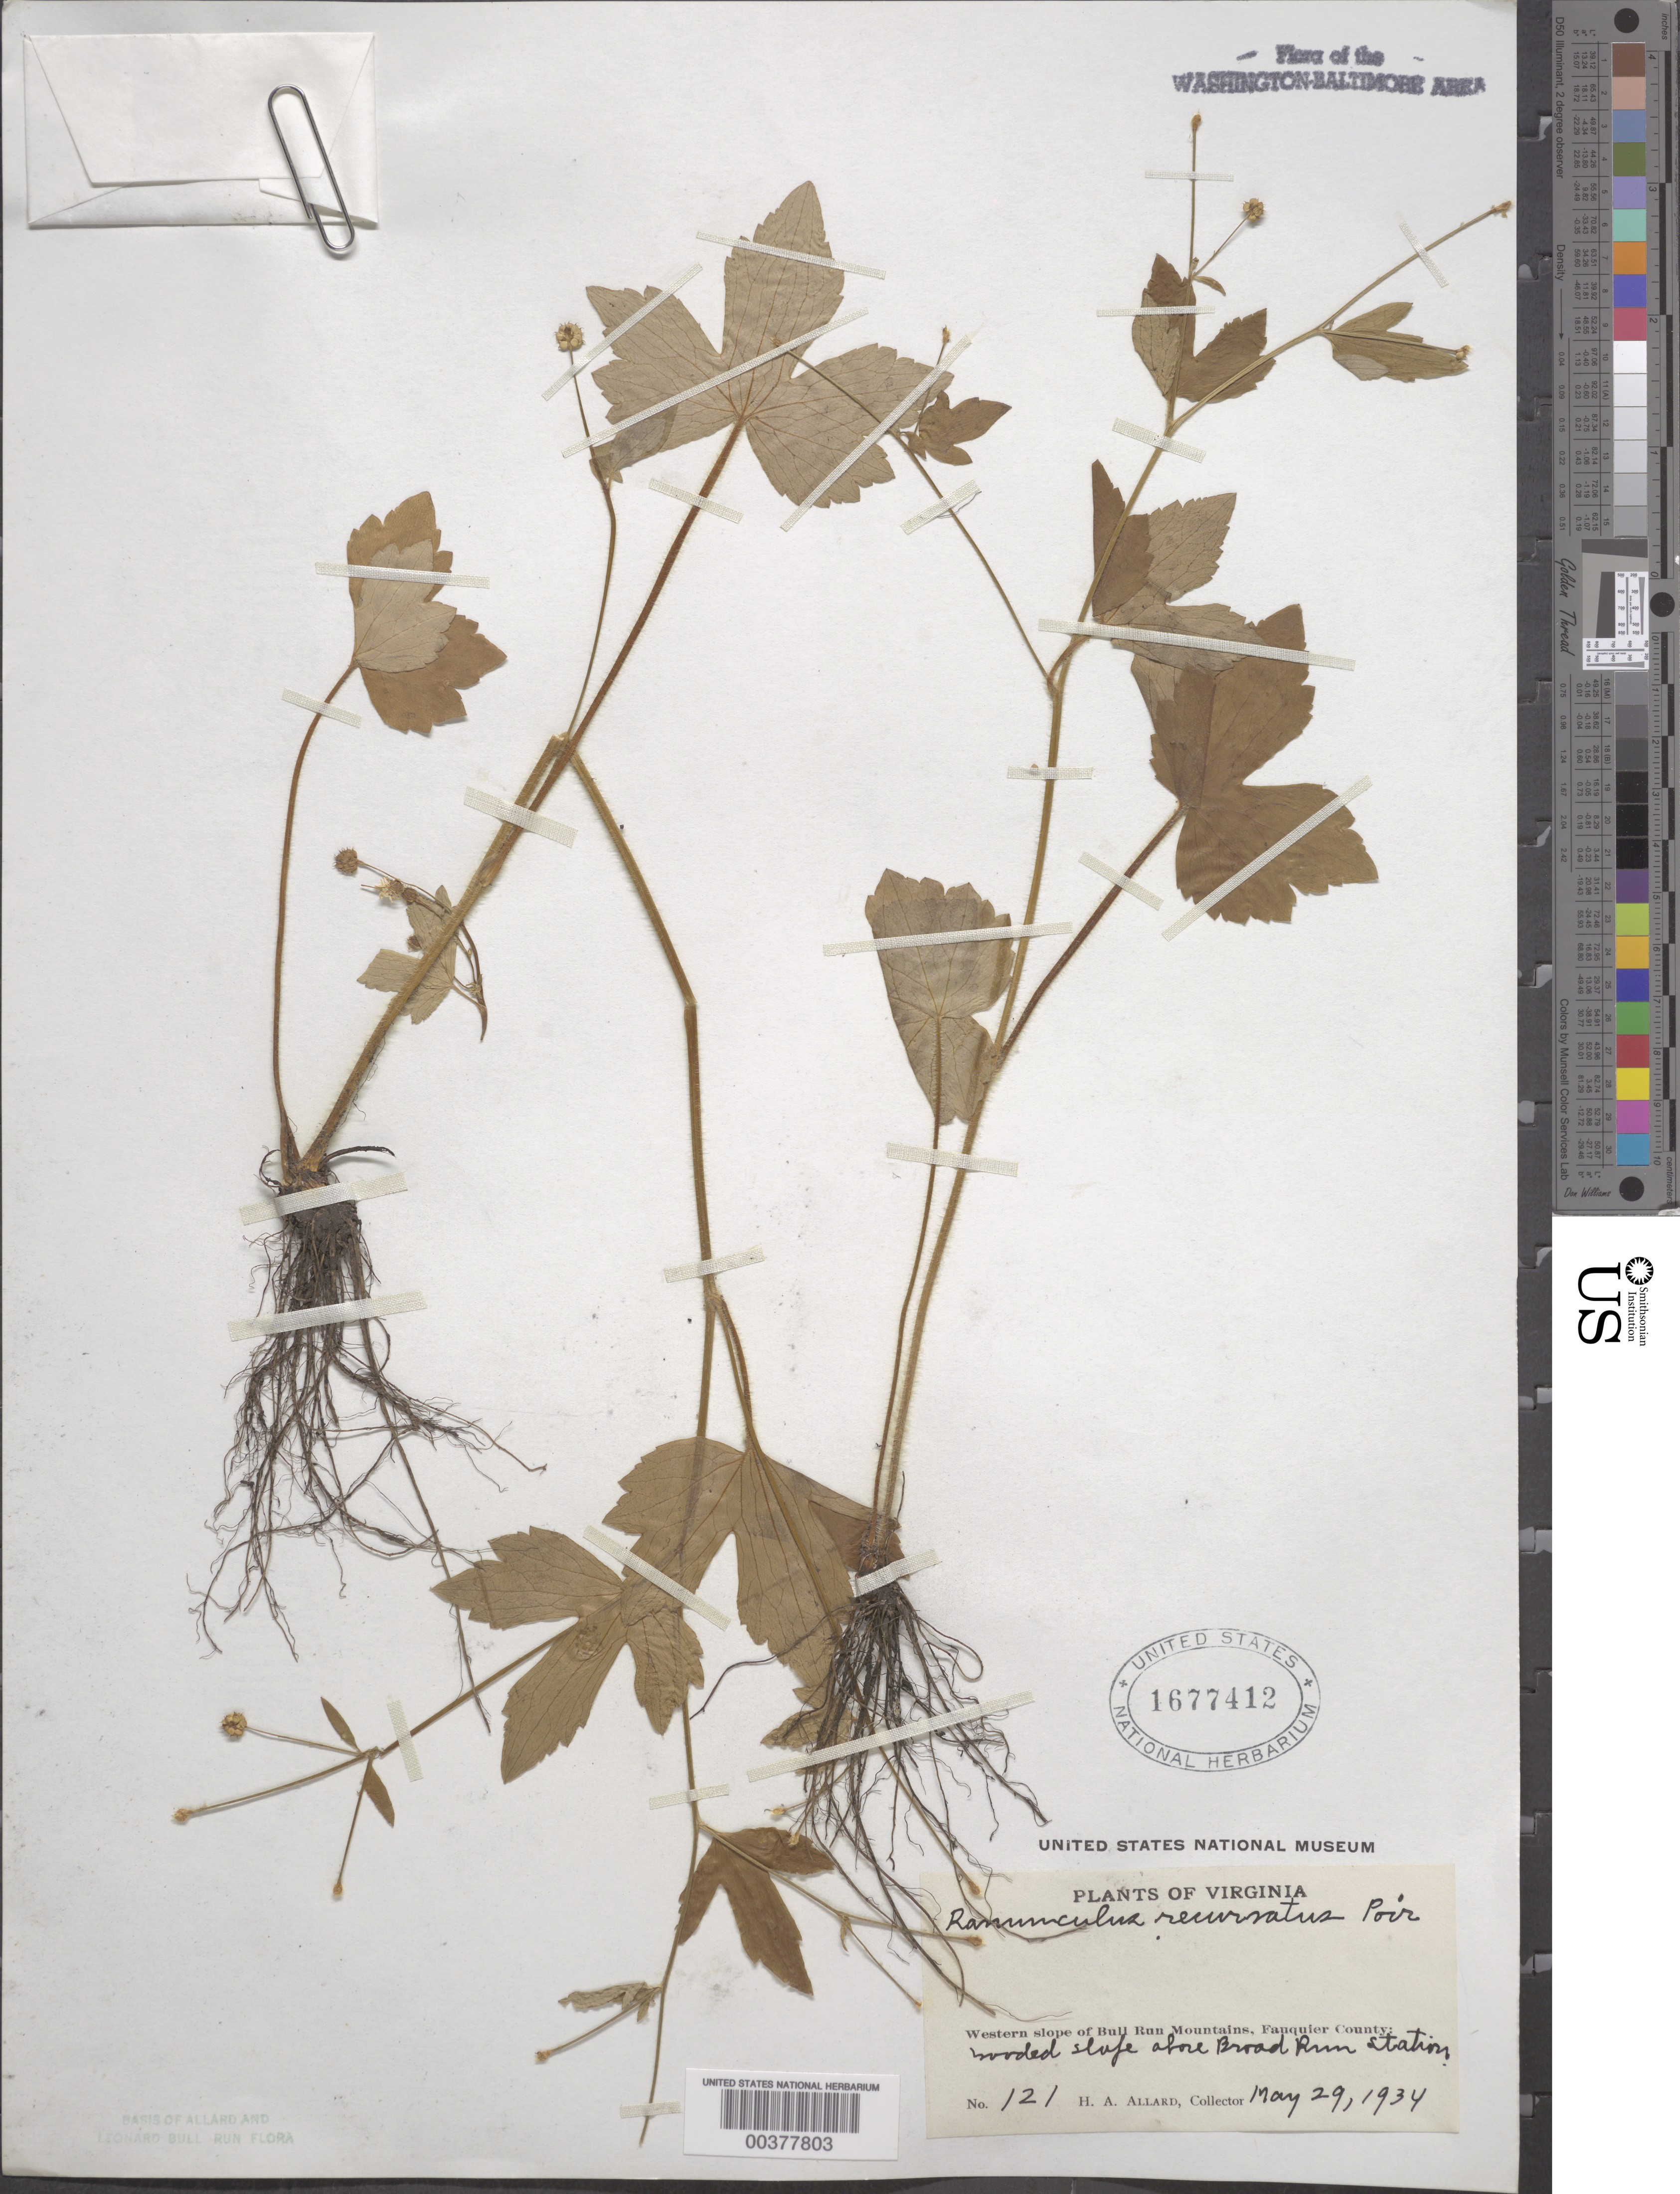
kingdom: Plantae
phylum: Tracheophyta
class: Magnoliopsida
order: Ranunculales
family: Ranunculaceae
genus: Ranunculus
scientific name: Ranunculus recurvatus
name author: Poir.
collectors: H. A. Allard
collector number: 121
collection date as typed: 29 May 1934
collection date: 1934-05-29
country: United States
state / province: Virginia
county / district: Fauquier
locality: Above Broad Run Station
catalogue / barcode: US 1677412